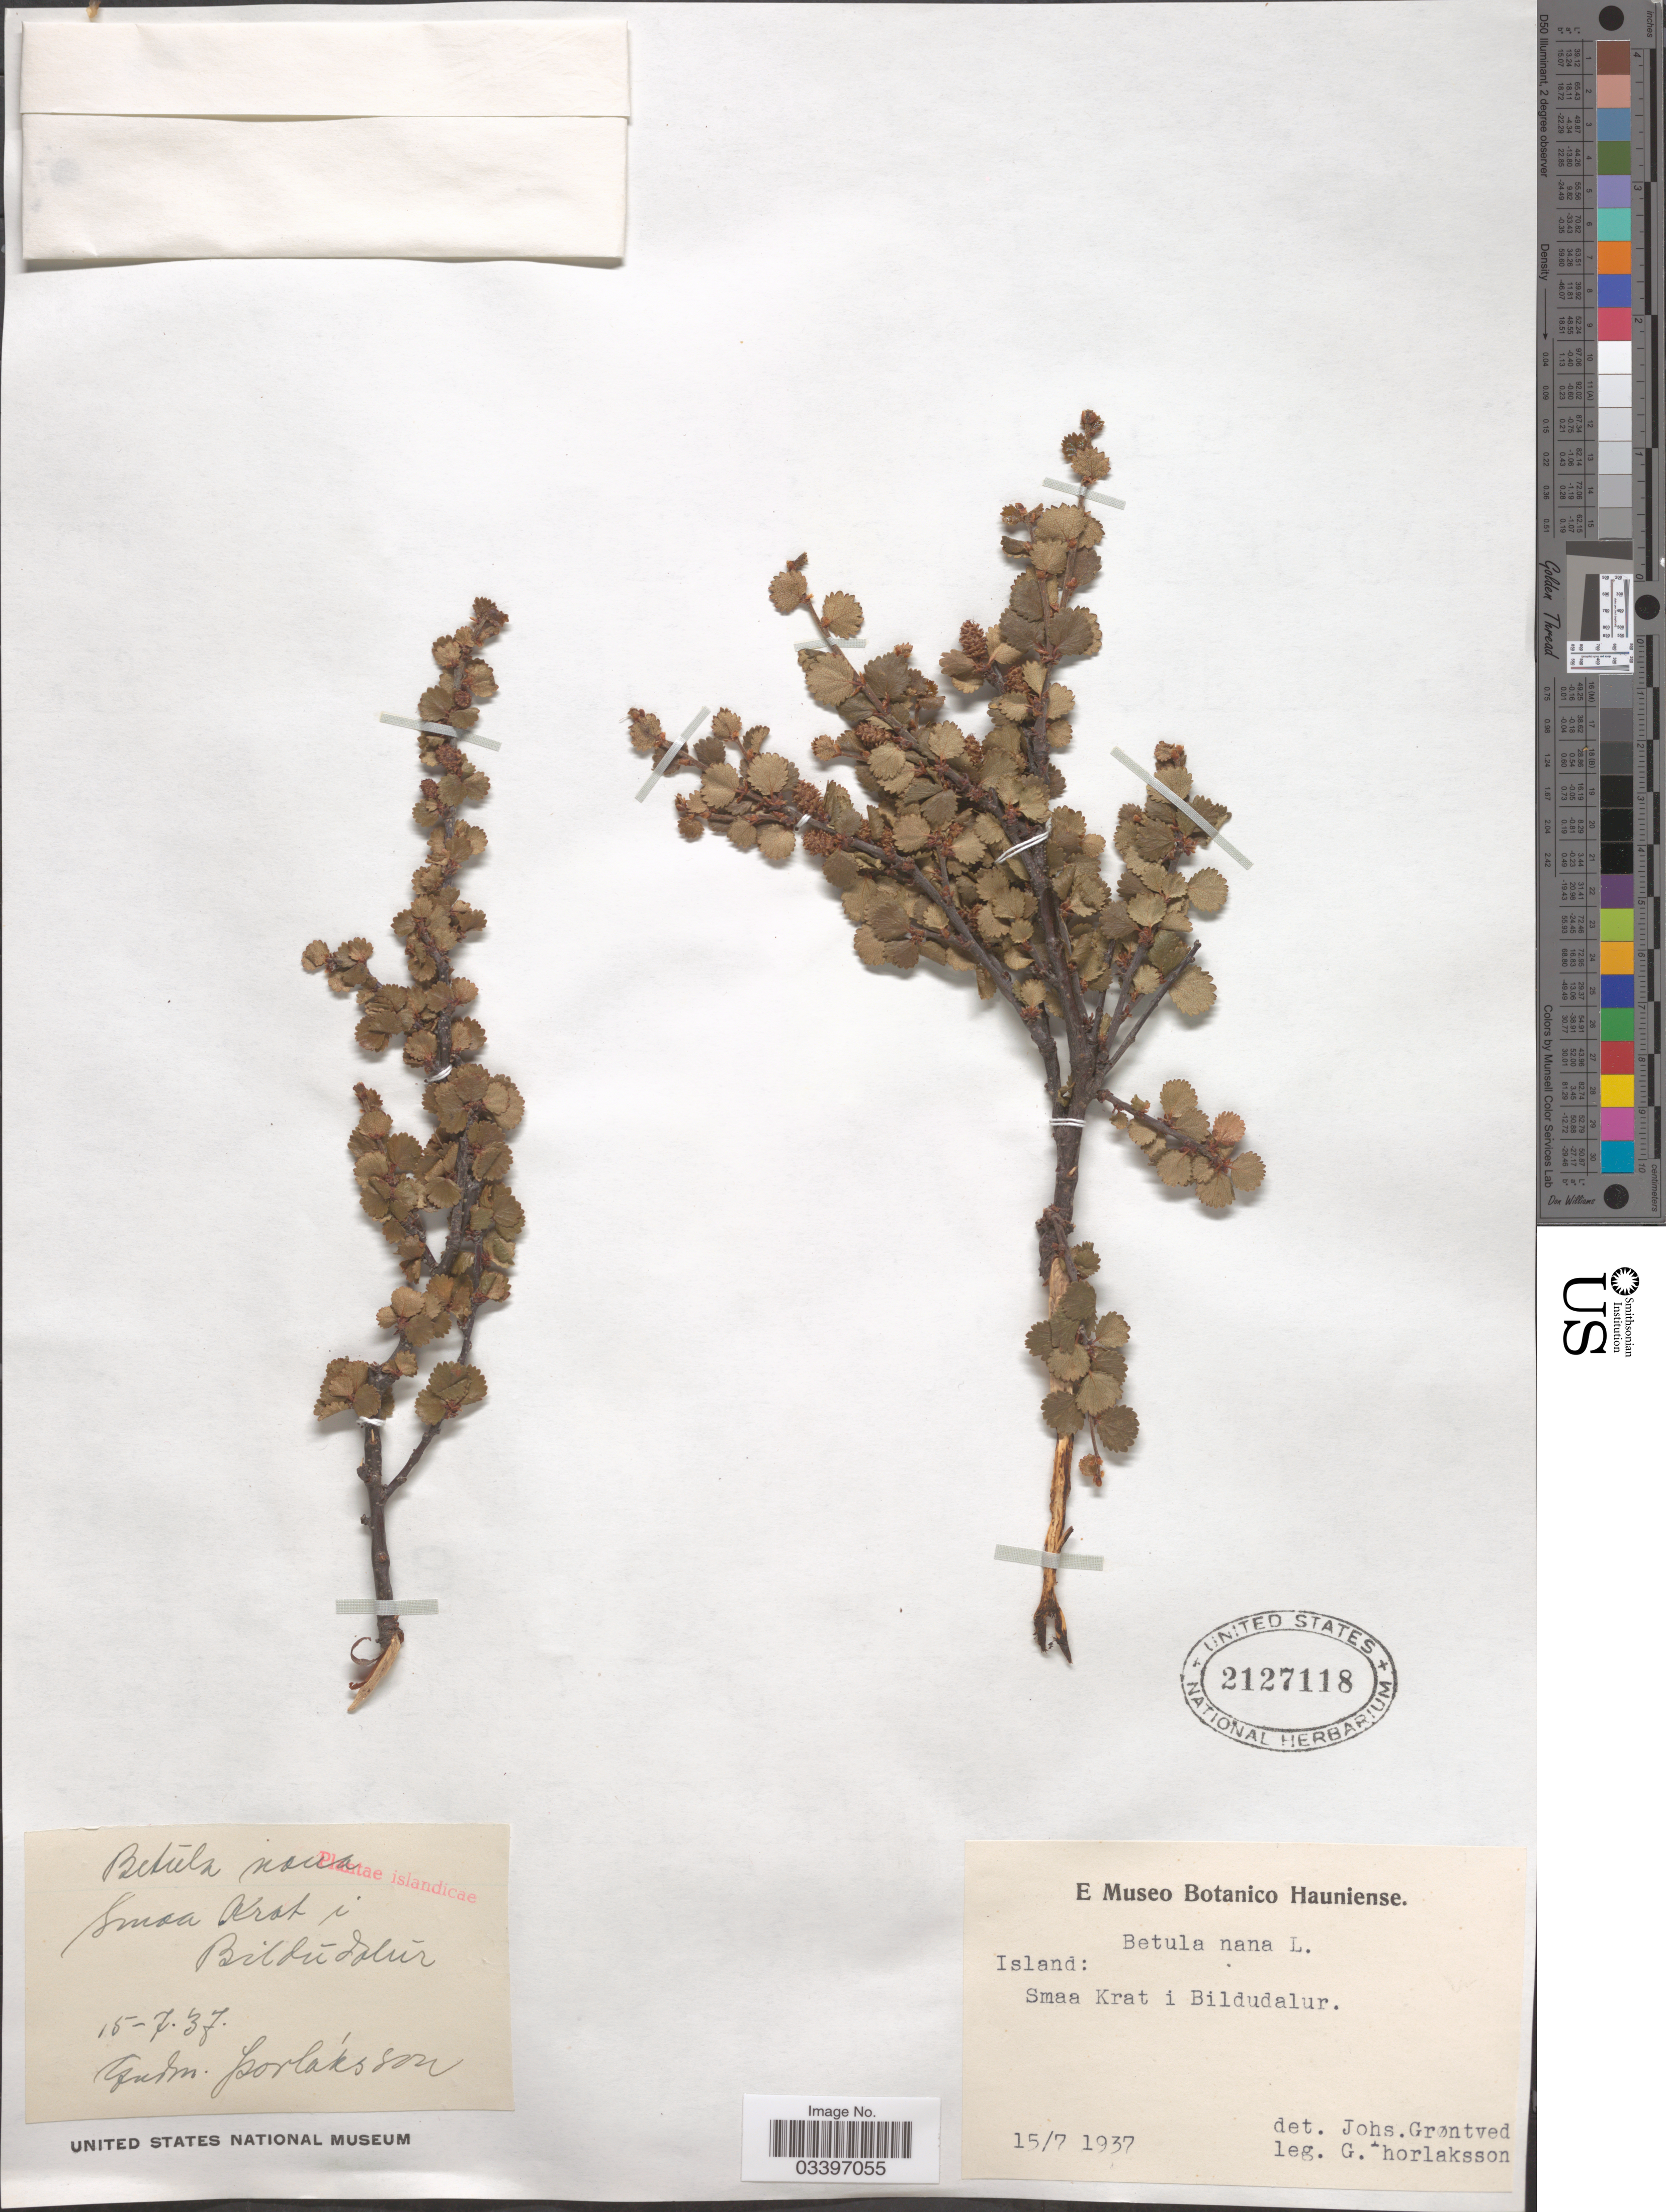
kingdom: Plantae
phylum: Tracheophyta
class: Magnoliopsida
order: Fagales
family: Betulaceae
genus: Betula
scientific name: Betula nana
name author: L.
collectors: G. Thorlaksson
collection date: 1937-07-15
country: Iceland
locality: Island: Smaa Krat i Bildudalur.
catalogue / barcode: US 2127118